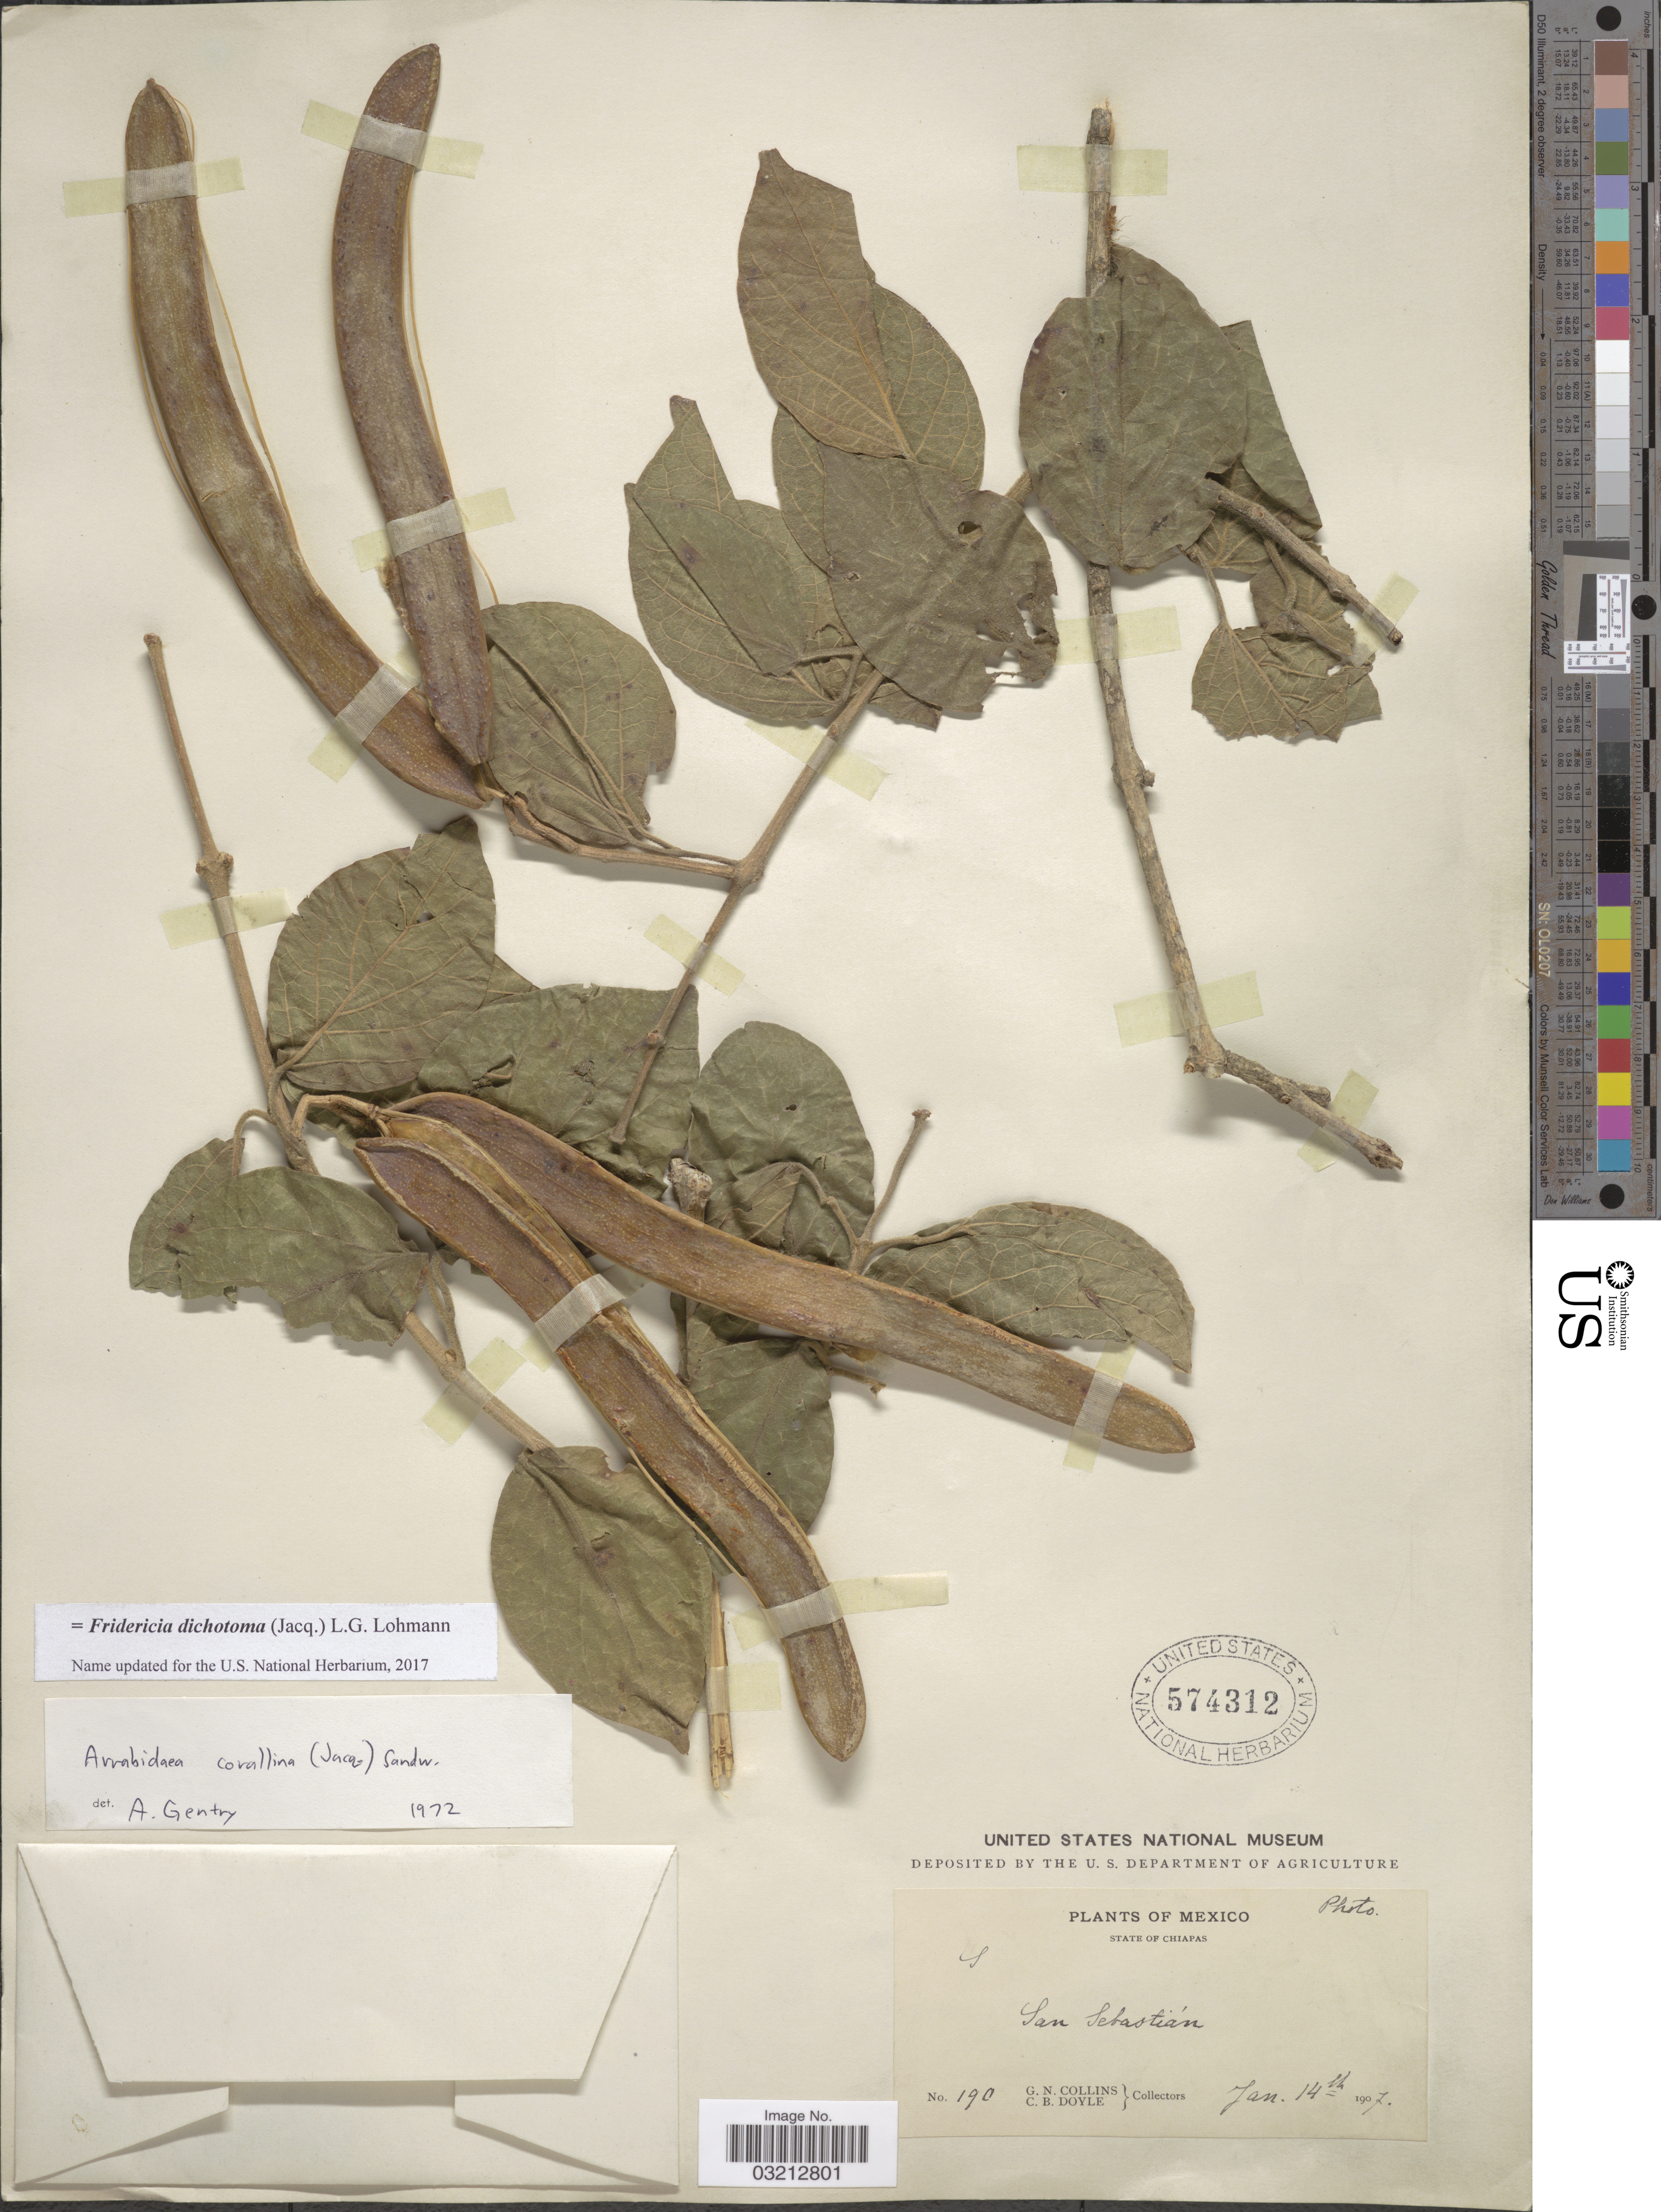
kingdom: Plantae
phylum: Tracheophyta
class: Magnoliopsida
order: Lamiales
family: Bignoniaceae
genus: Fridericia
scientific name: Fridericia dichotoma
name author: (Jacq.) L.G. Lohmann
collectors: G. Collins & C. Doyle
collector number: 190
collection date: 1907-01-14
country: Mexico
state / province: Chiapas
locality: Sam Sebastián.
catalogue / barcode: US 574312